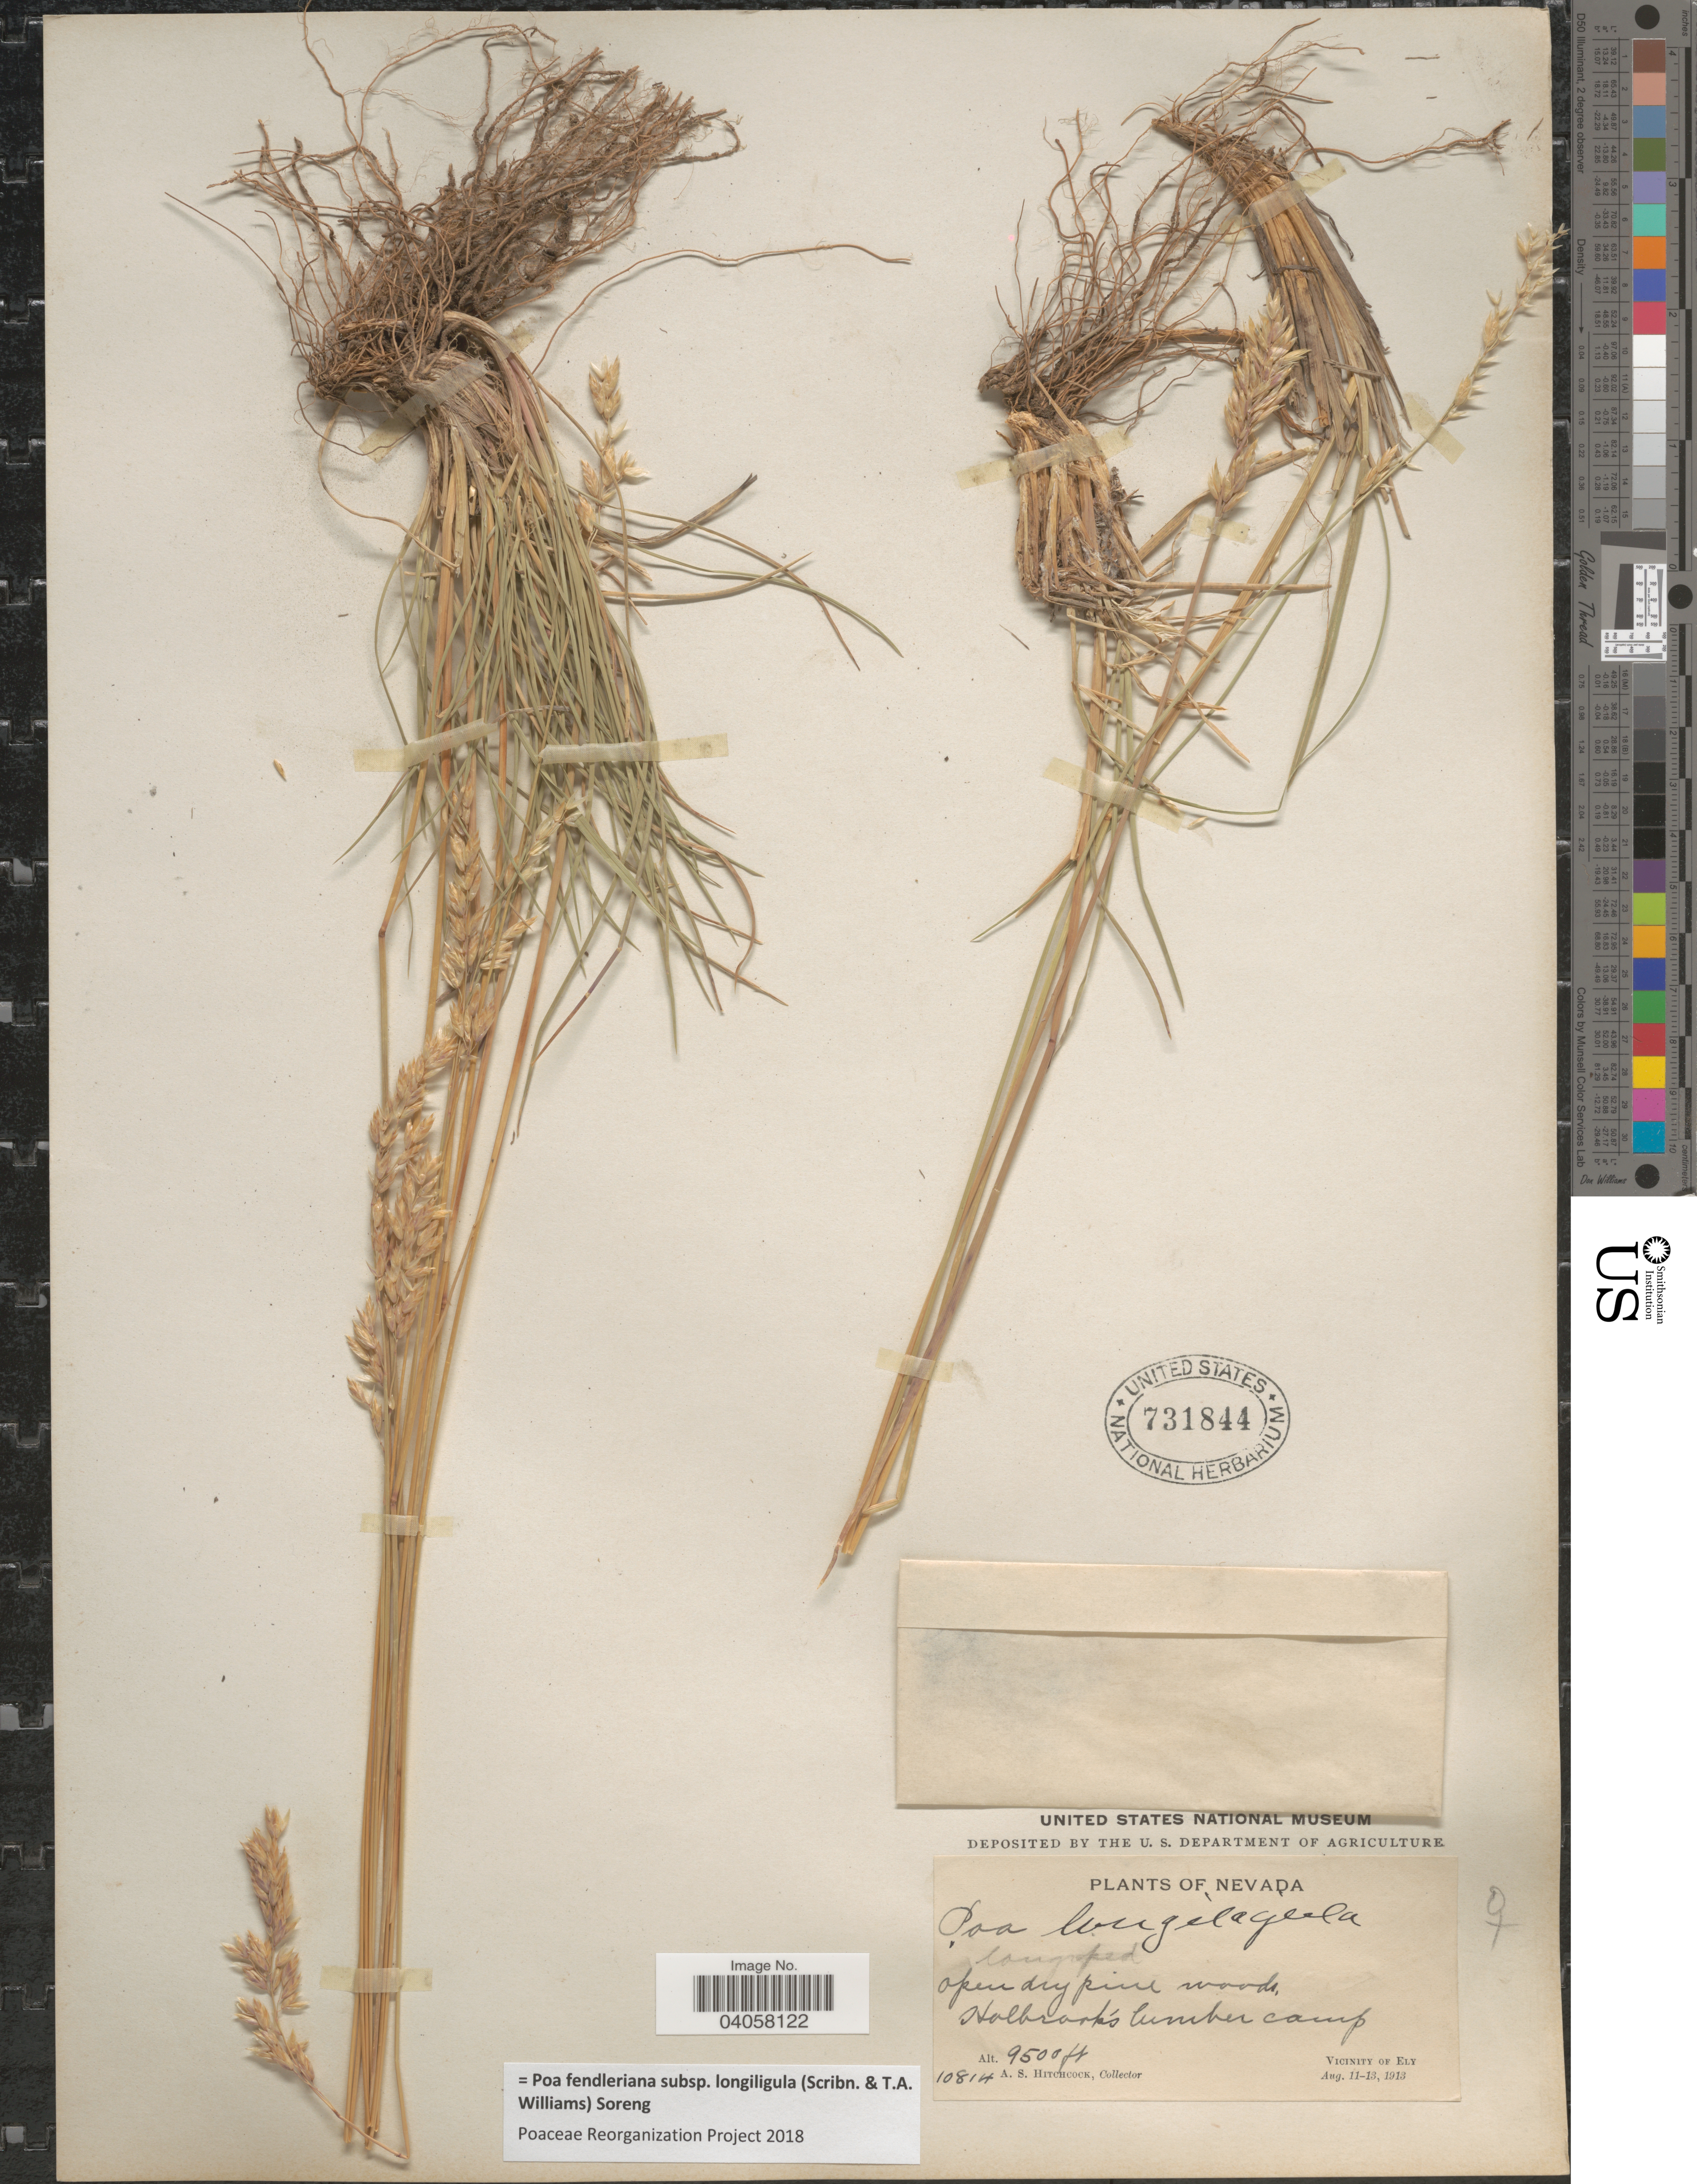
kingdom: Plantae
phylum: Tracheophyta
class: Liliopsida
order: Poales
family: Poaceae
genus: Poa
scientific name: Poa fendleriana subsp. longiligula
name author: (Scribn. & T.A. Williams) Soreng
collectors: A. S. Hitchcock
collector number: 10814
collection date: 1913-08-11/1913-08-13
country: United States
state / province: Nevada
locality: Holbrook's Lumber camp. Vicinity of Ely.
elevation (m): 2896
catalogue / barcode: US 731844